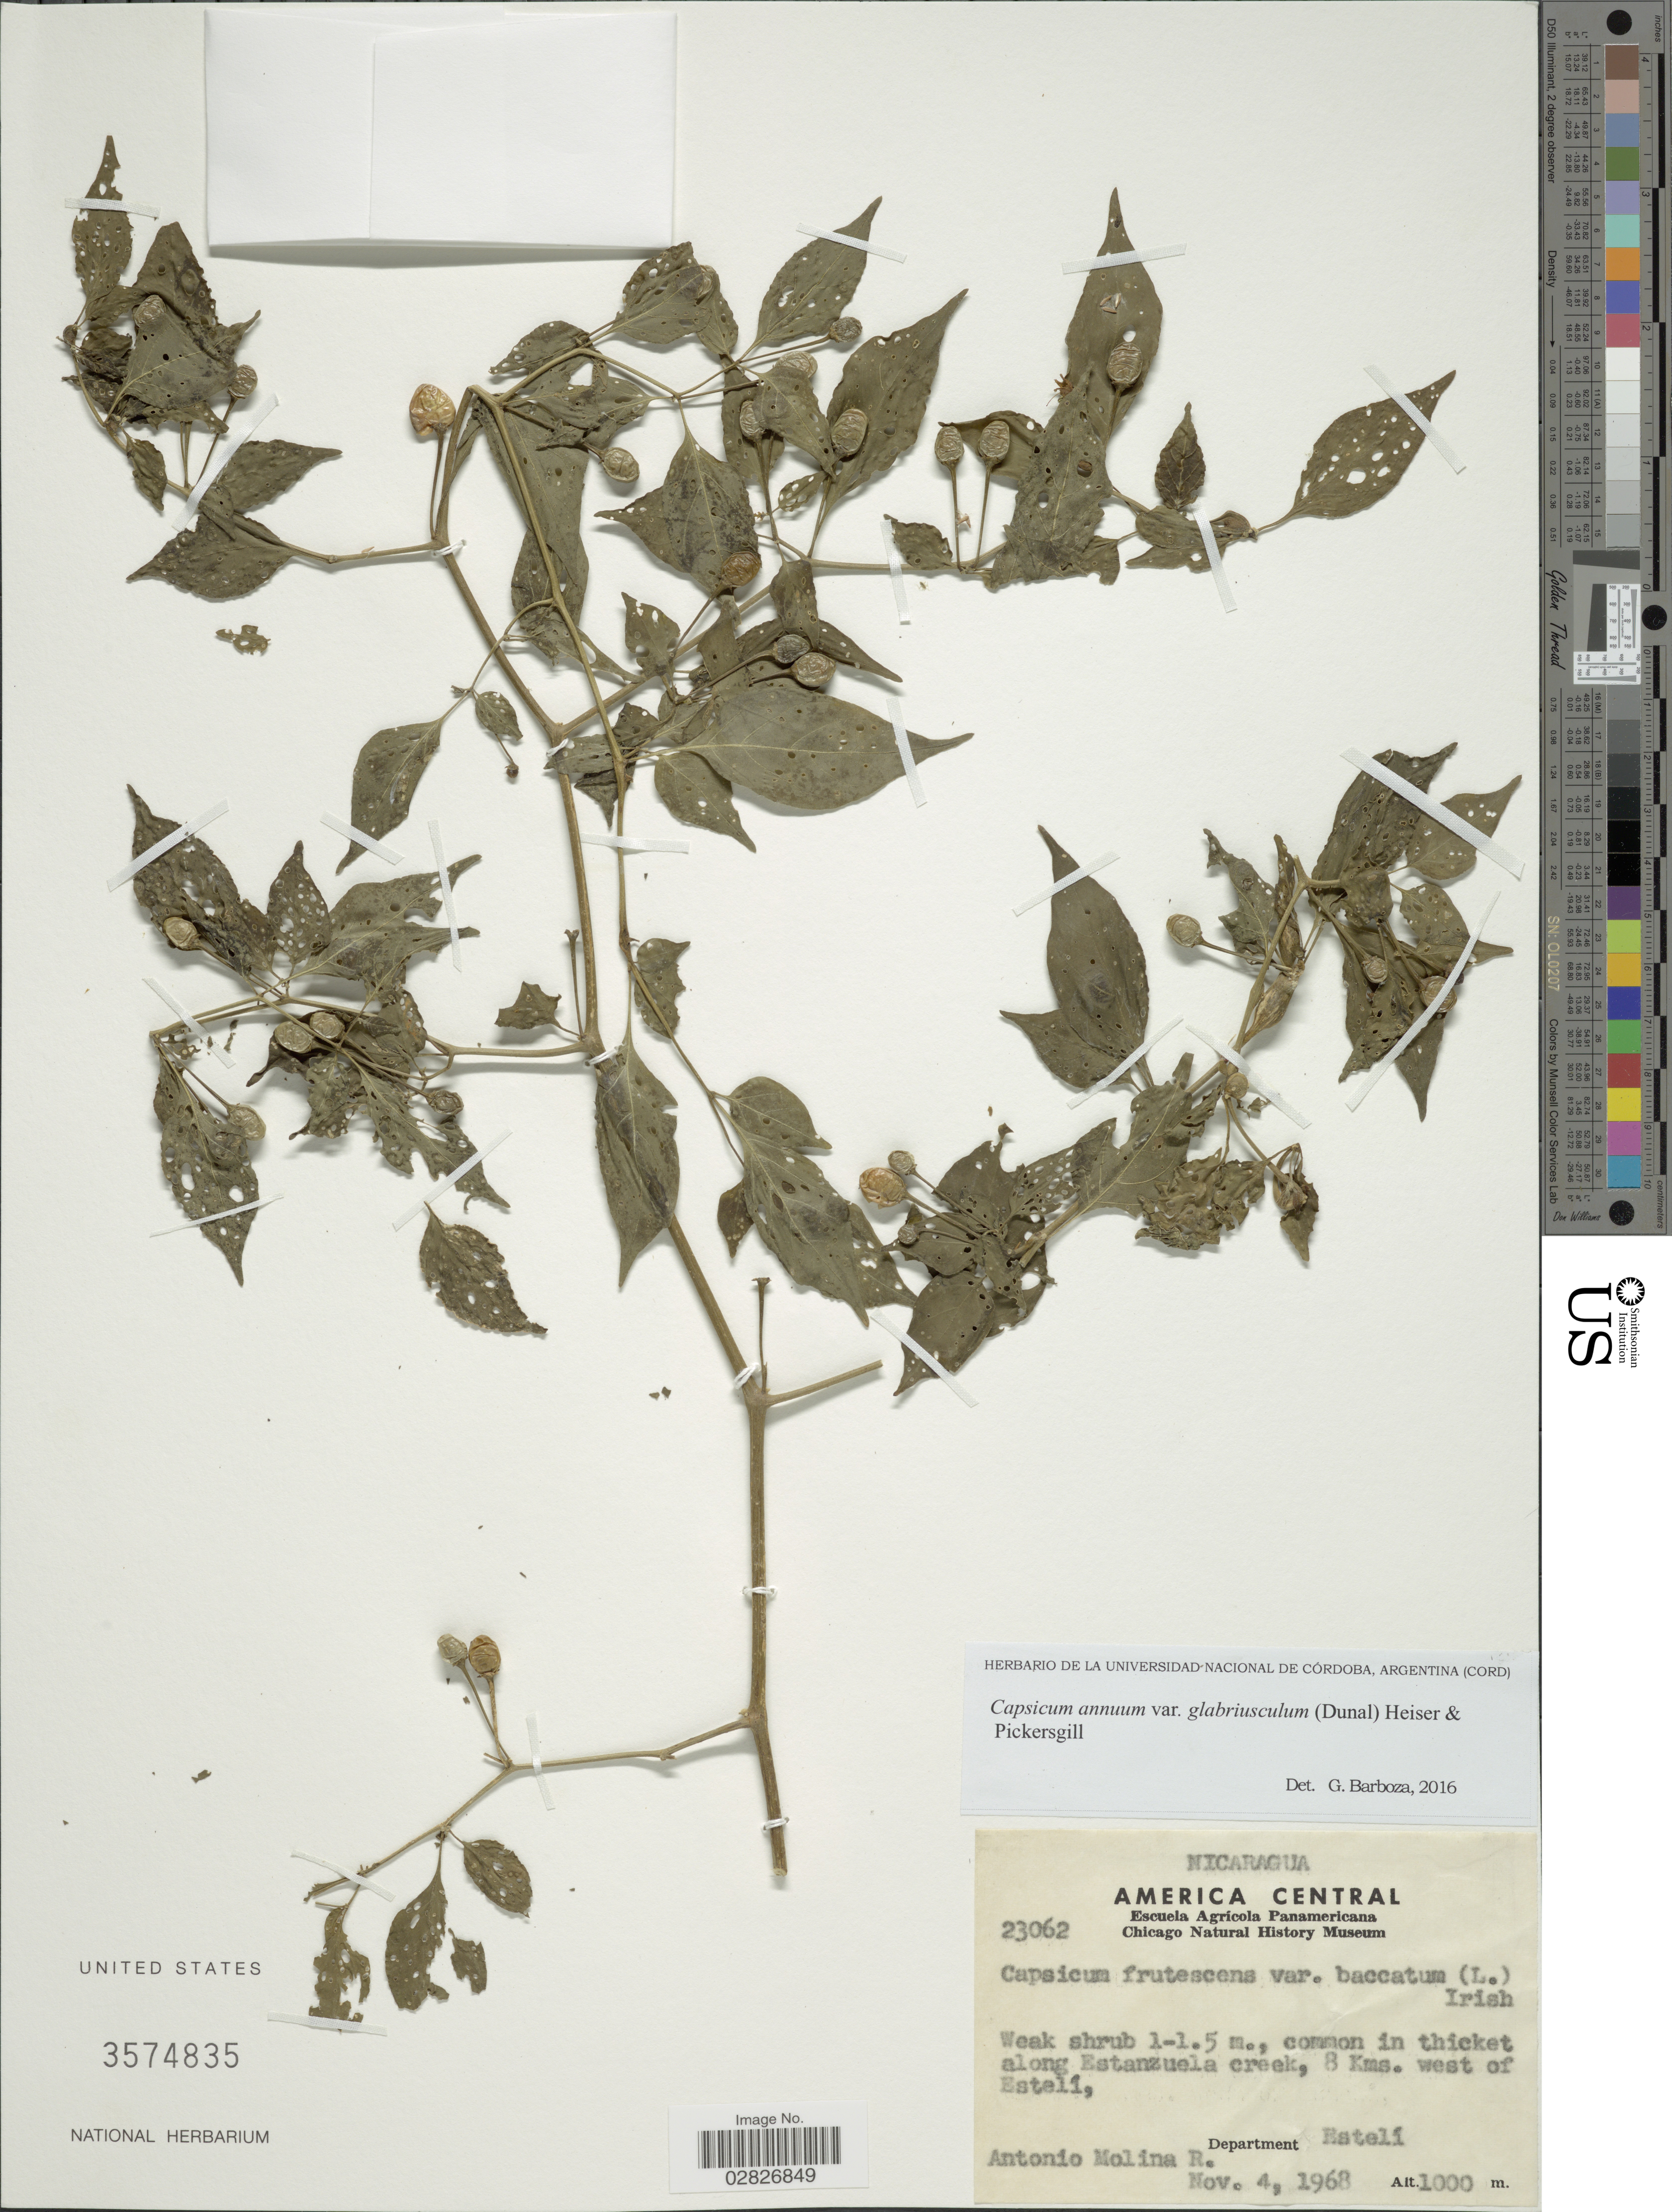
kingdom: Plantae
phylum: Tracheophyta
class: Magnoliopsida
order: Solanales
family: Solanaceae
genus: Capsicum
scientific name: Capsicum annuum var. glabriusculum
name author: (Dunal) Heiser & Pickersgill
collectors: A. Molina R.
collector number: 23062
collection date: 1968-11-04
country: Nicaragua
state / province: Esteli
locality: Common in thicket along Estanzuela creek, 8 Kms. west of Estelí, Department Estelí.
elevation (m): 1000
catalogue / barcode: US 3574835